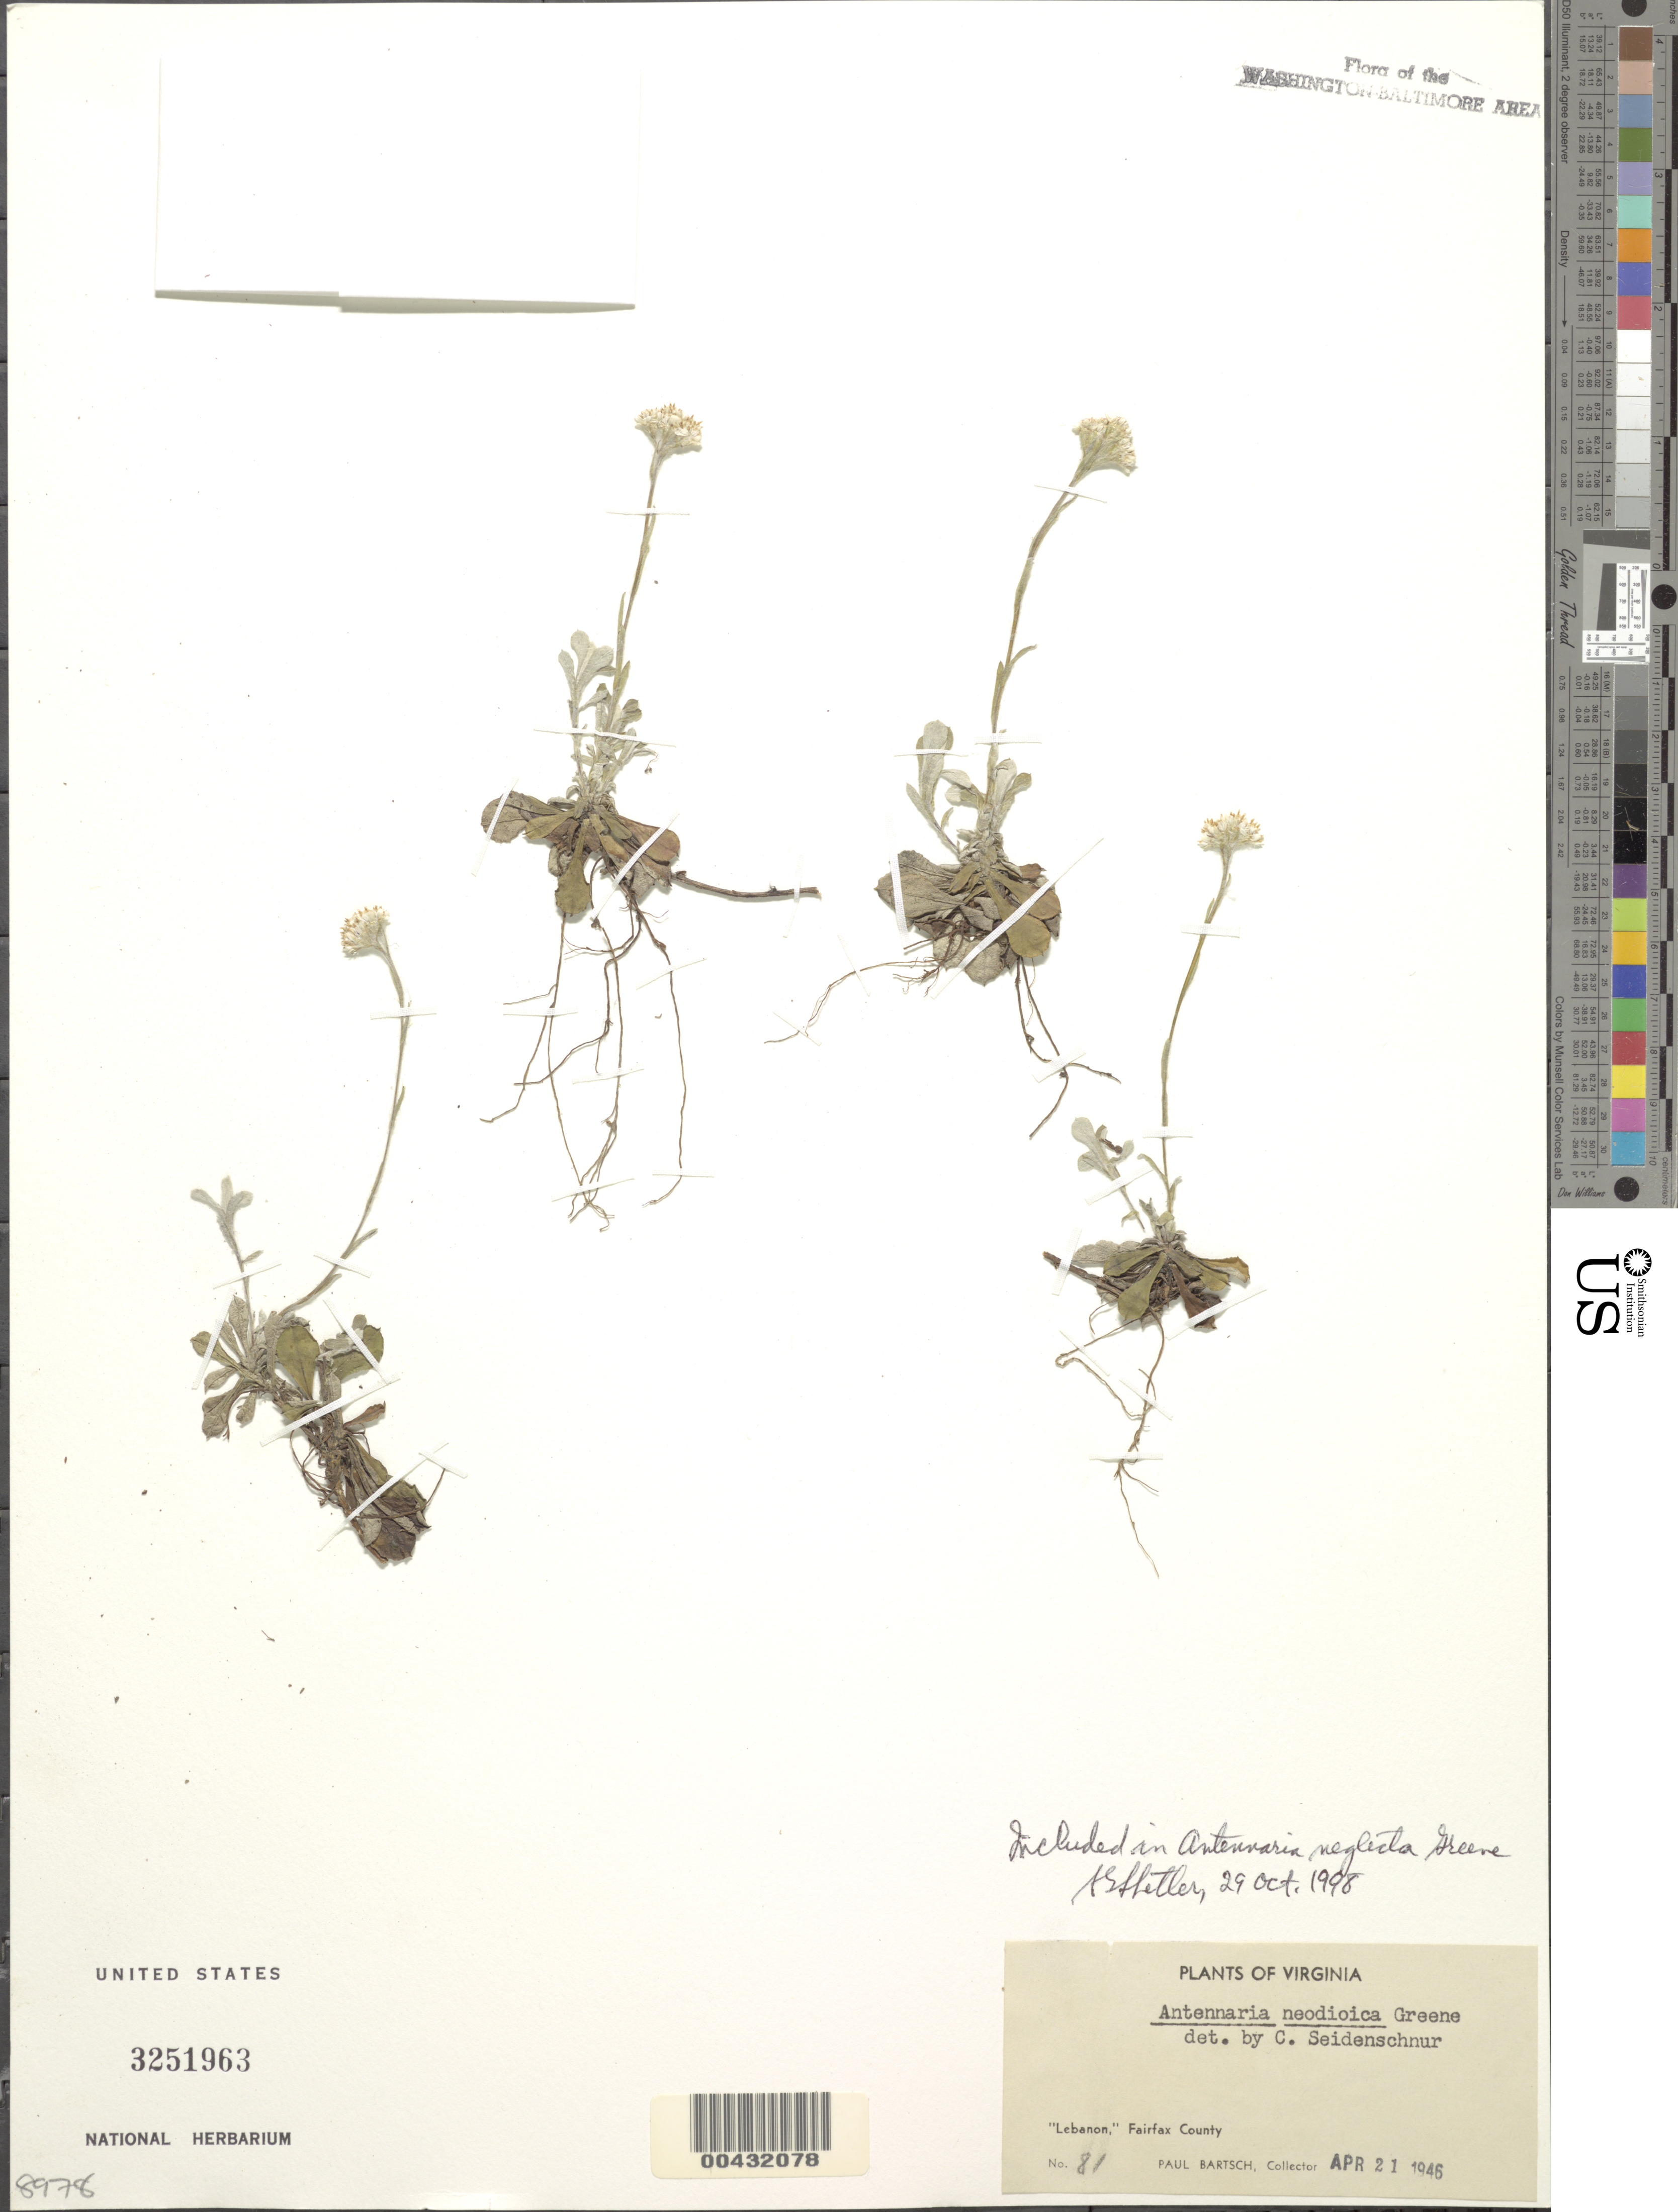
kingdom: Plantae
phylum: Tracheophyta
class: Magnoliopsida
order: Asterales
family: Asteraceae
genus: Antennaria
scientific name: Antennaria neglecta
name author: Greene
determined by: Shetler, Stanwyn G., (US), NMNH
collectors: P. Bartsch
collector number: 81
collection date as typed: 21 Apr 1946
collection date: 1946-04-21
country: United States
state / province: Virginia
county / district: Fairfax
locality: Lebanon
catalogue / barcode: US 3251963